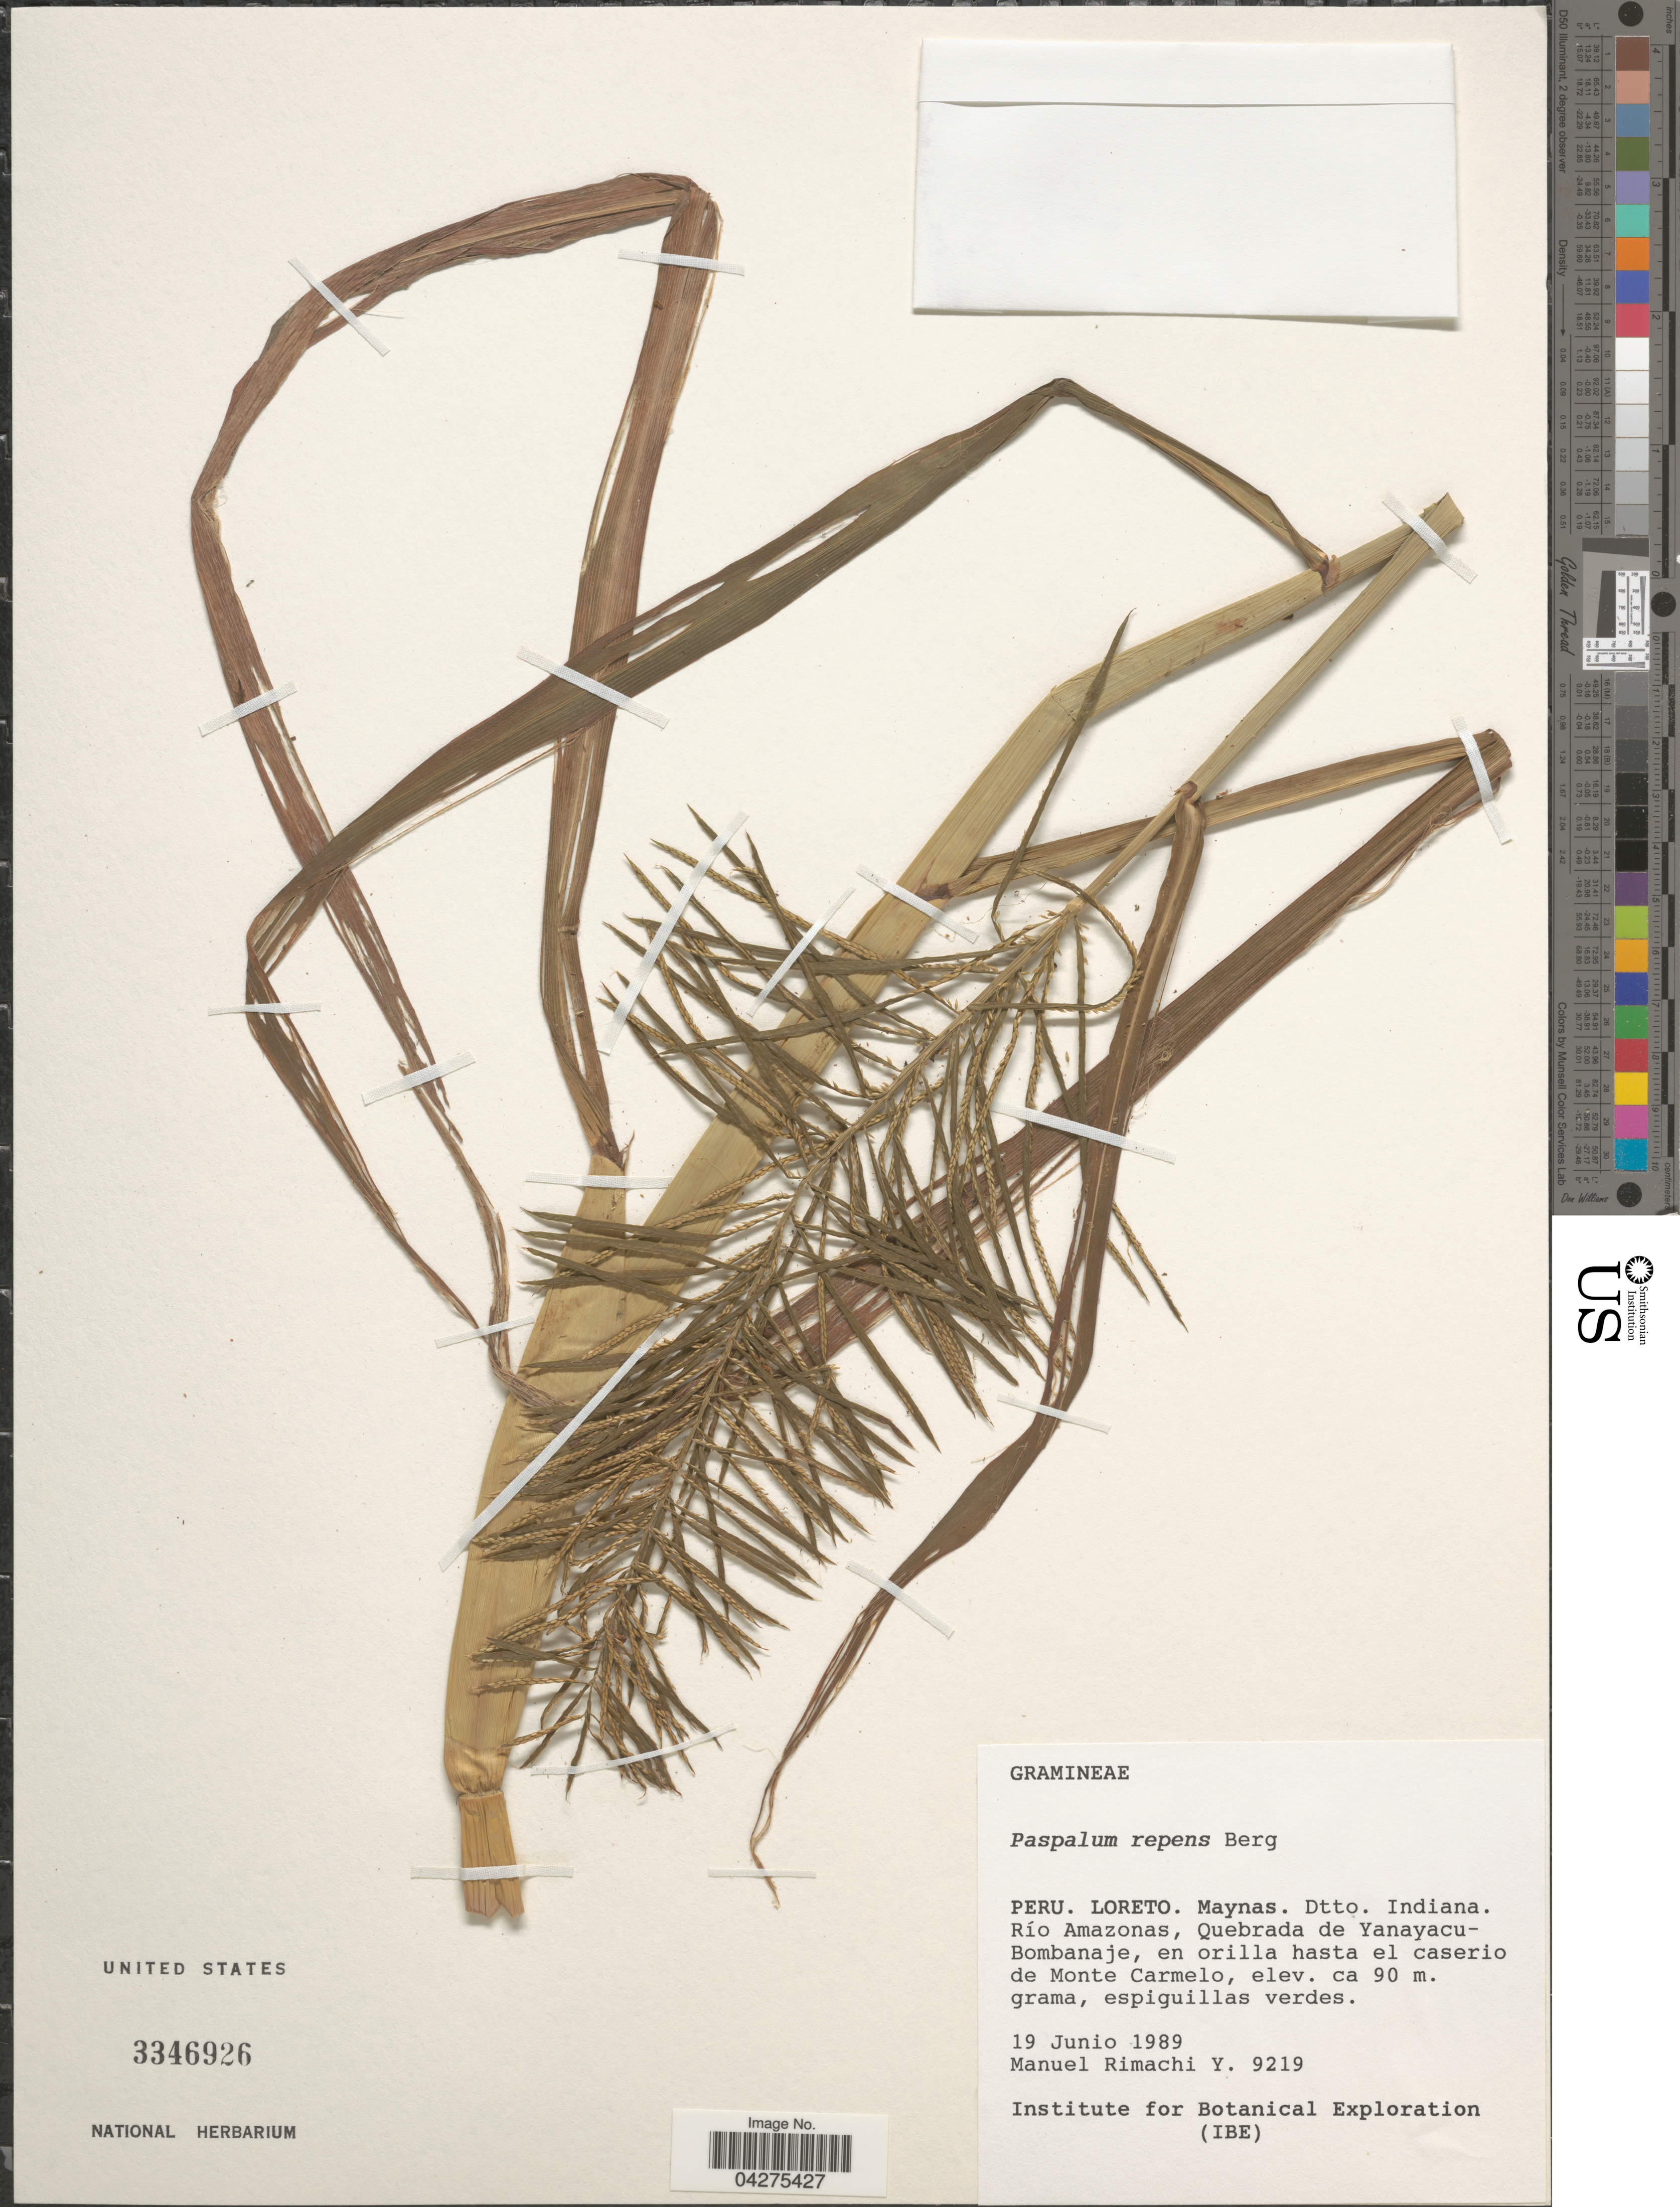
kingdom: Plantae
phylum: Tracheophyta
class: Liliopsida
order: Poales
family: Poaceae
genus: Paspalum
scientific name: Paspalum repens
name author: P.J. Bergius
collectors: M. Rimachi Y.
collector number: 9219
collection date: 1989-06-19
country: Peru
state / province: Loreto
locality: Maynas. Dtto. Indiana. Río Amazonas, Quebrada de Yanayacu-Bombanaje, en orilla hasta el caserio de Monte Carmelo.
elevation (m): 90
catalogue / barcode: US 3346926